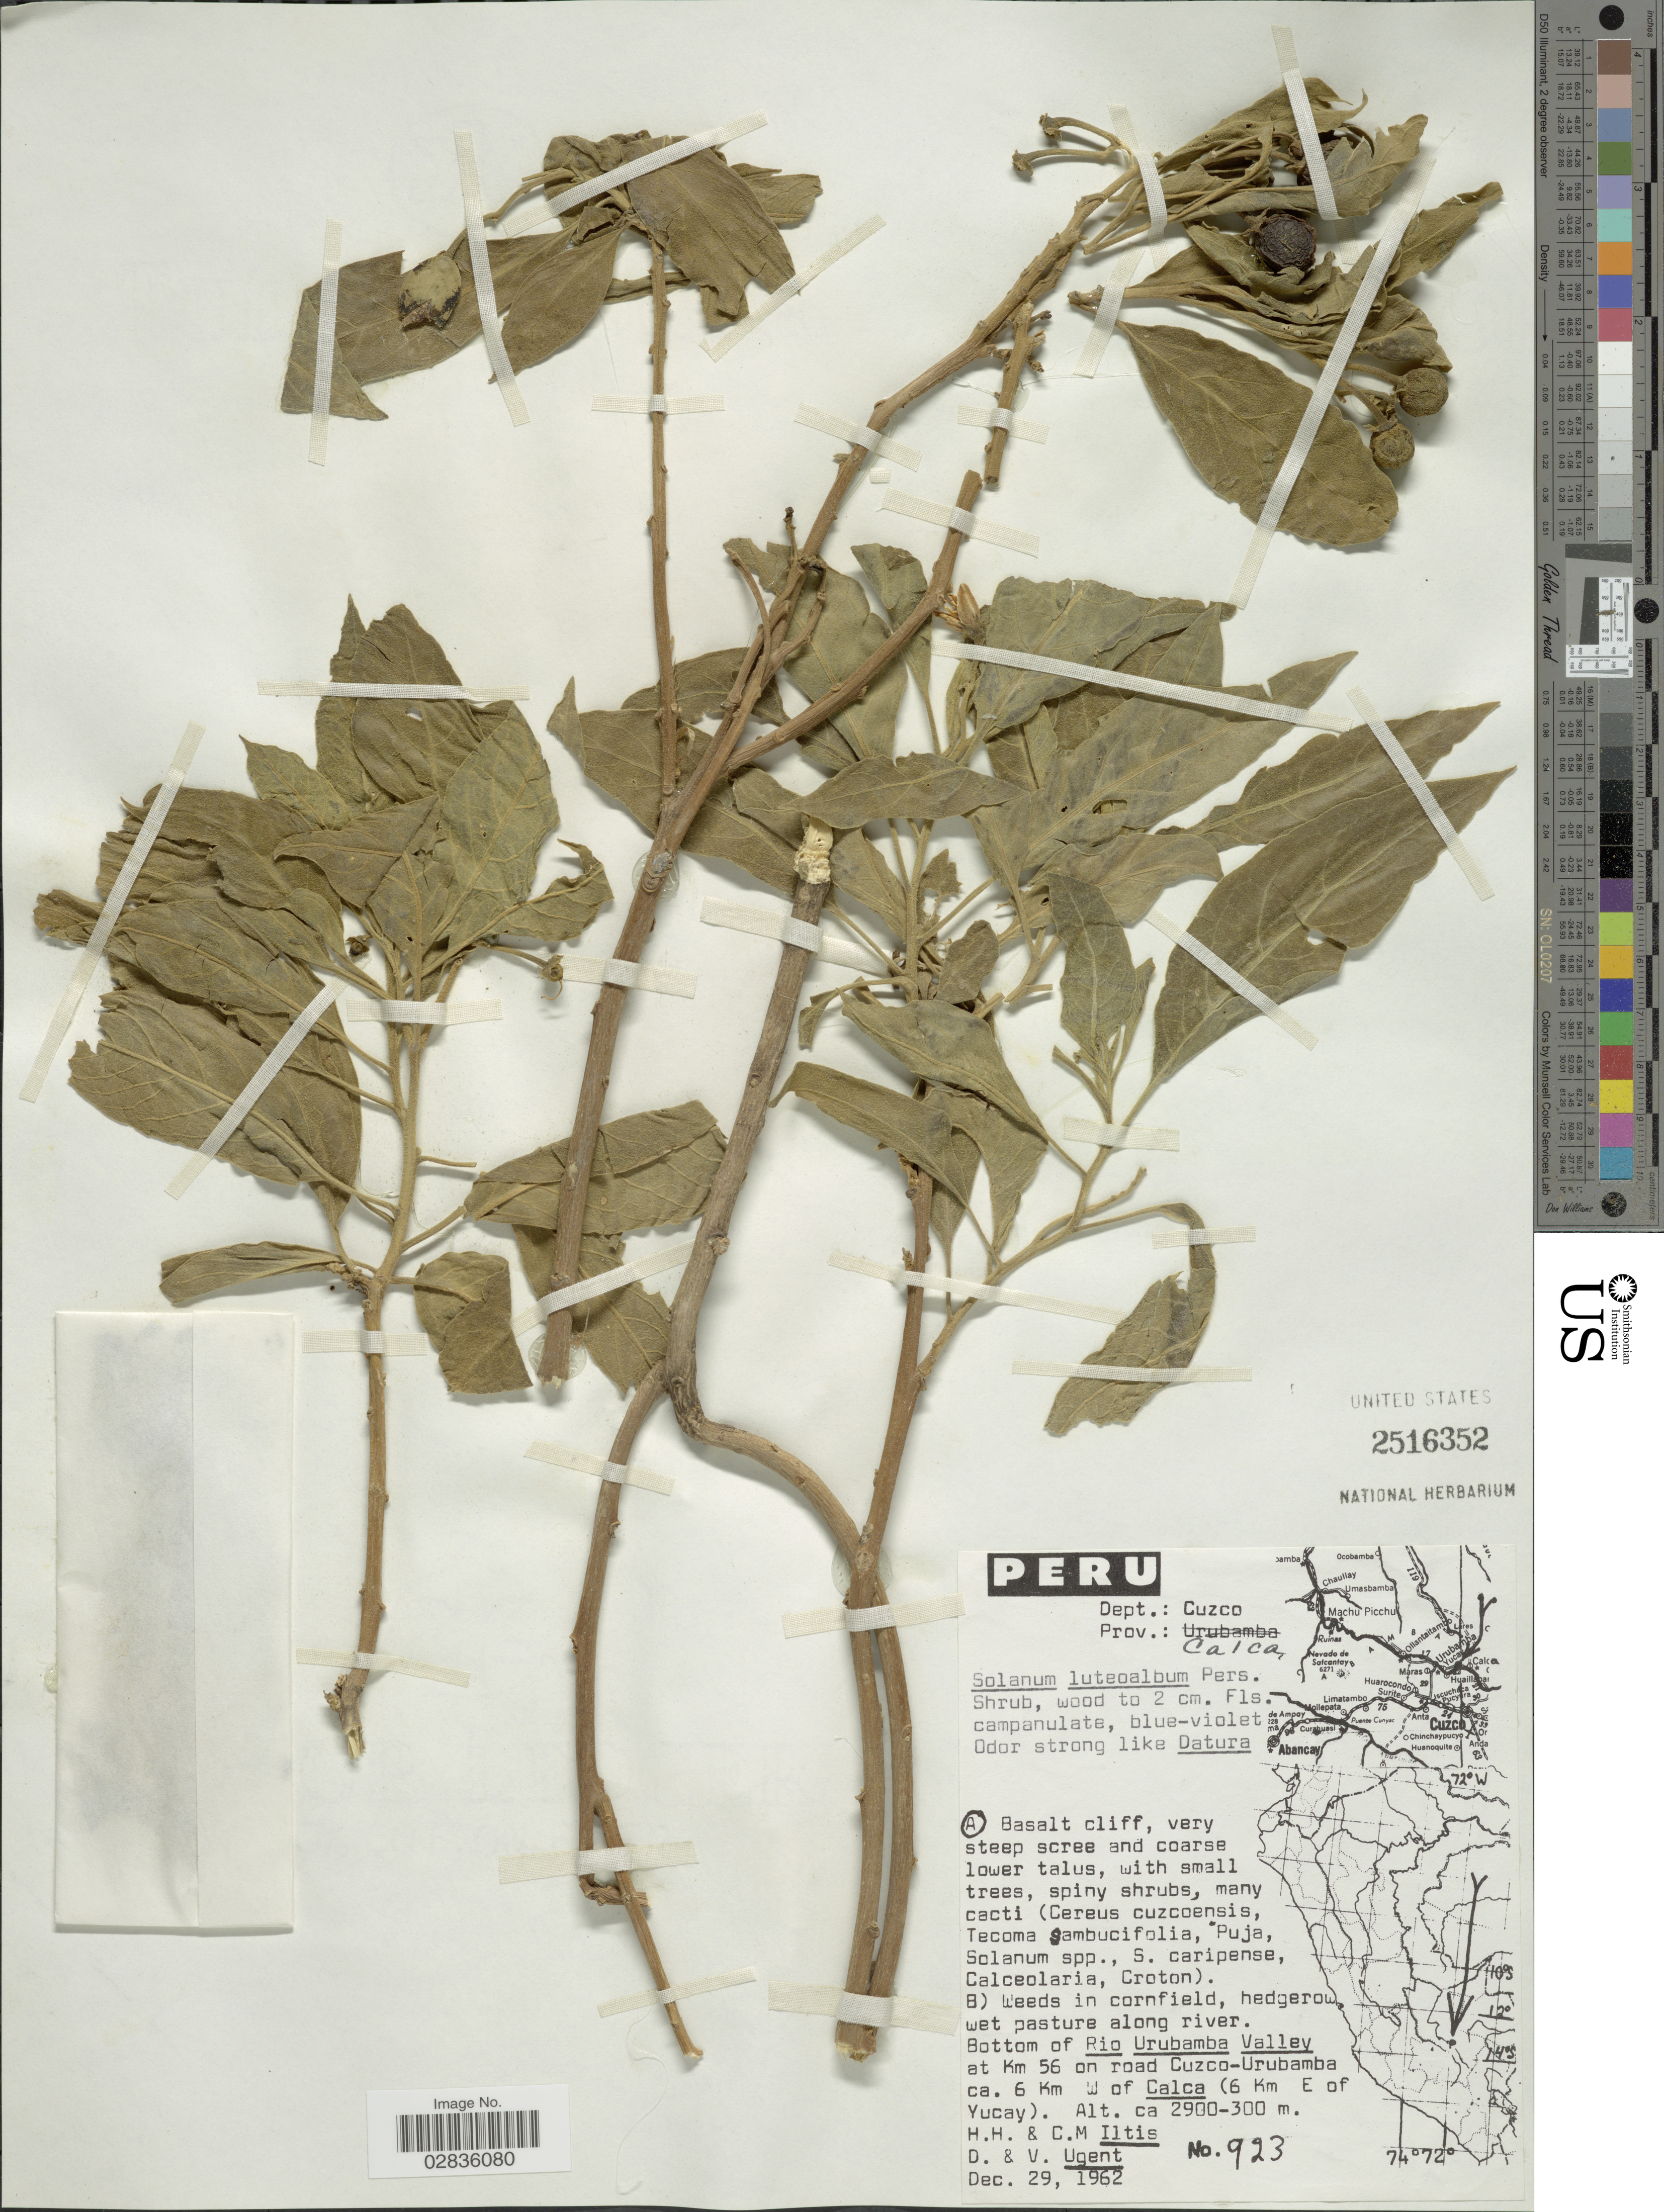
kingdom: Plantae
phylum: Tracheophyta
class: Magnoliopsida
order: Solanales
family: Solanaceae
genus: Solanum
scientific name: Solanum luteoalbum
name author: Pers.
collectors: H. H. Iltis, C. M Iltis, D. Ugent & V. Ugent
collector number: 923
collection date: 1962-12-29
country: Peru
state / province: Cusco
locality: Dept.: Cuzco. Prov.: Caica. Bottom of Rio Urubamba Valley at Km 56 on road Cuzco-Urubamba ca. 6 Km W of Calca (6 Km E of Yucay).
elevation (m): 300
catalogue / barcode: US 2516352